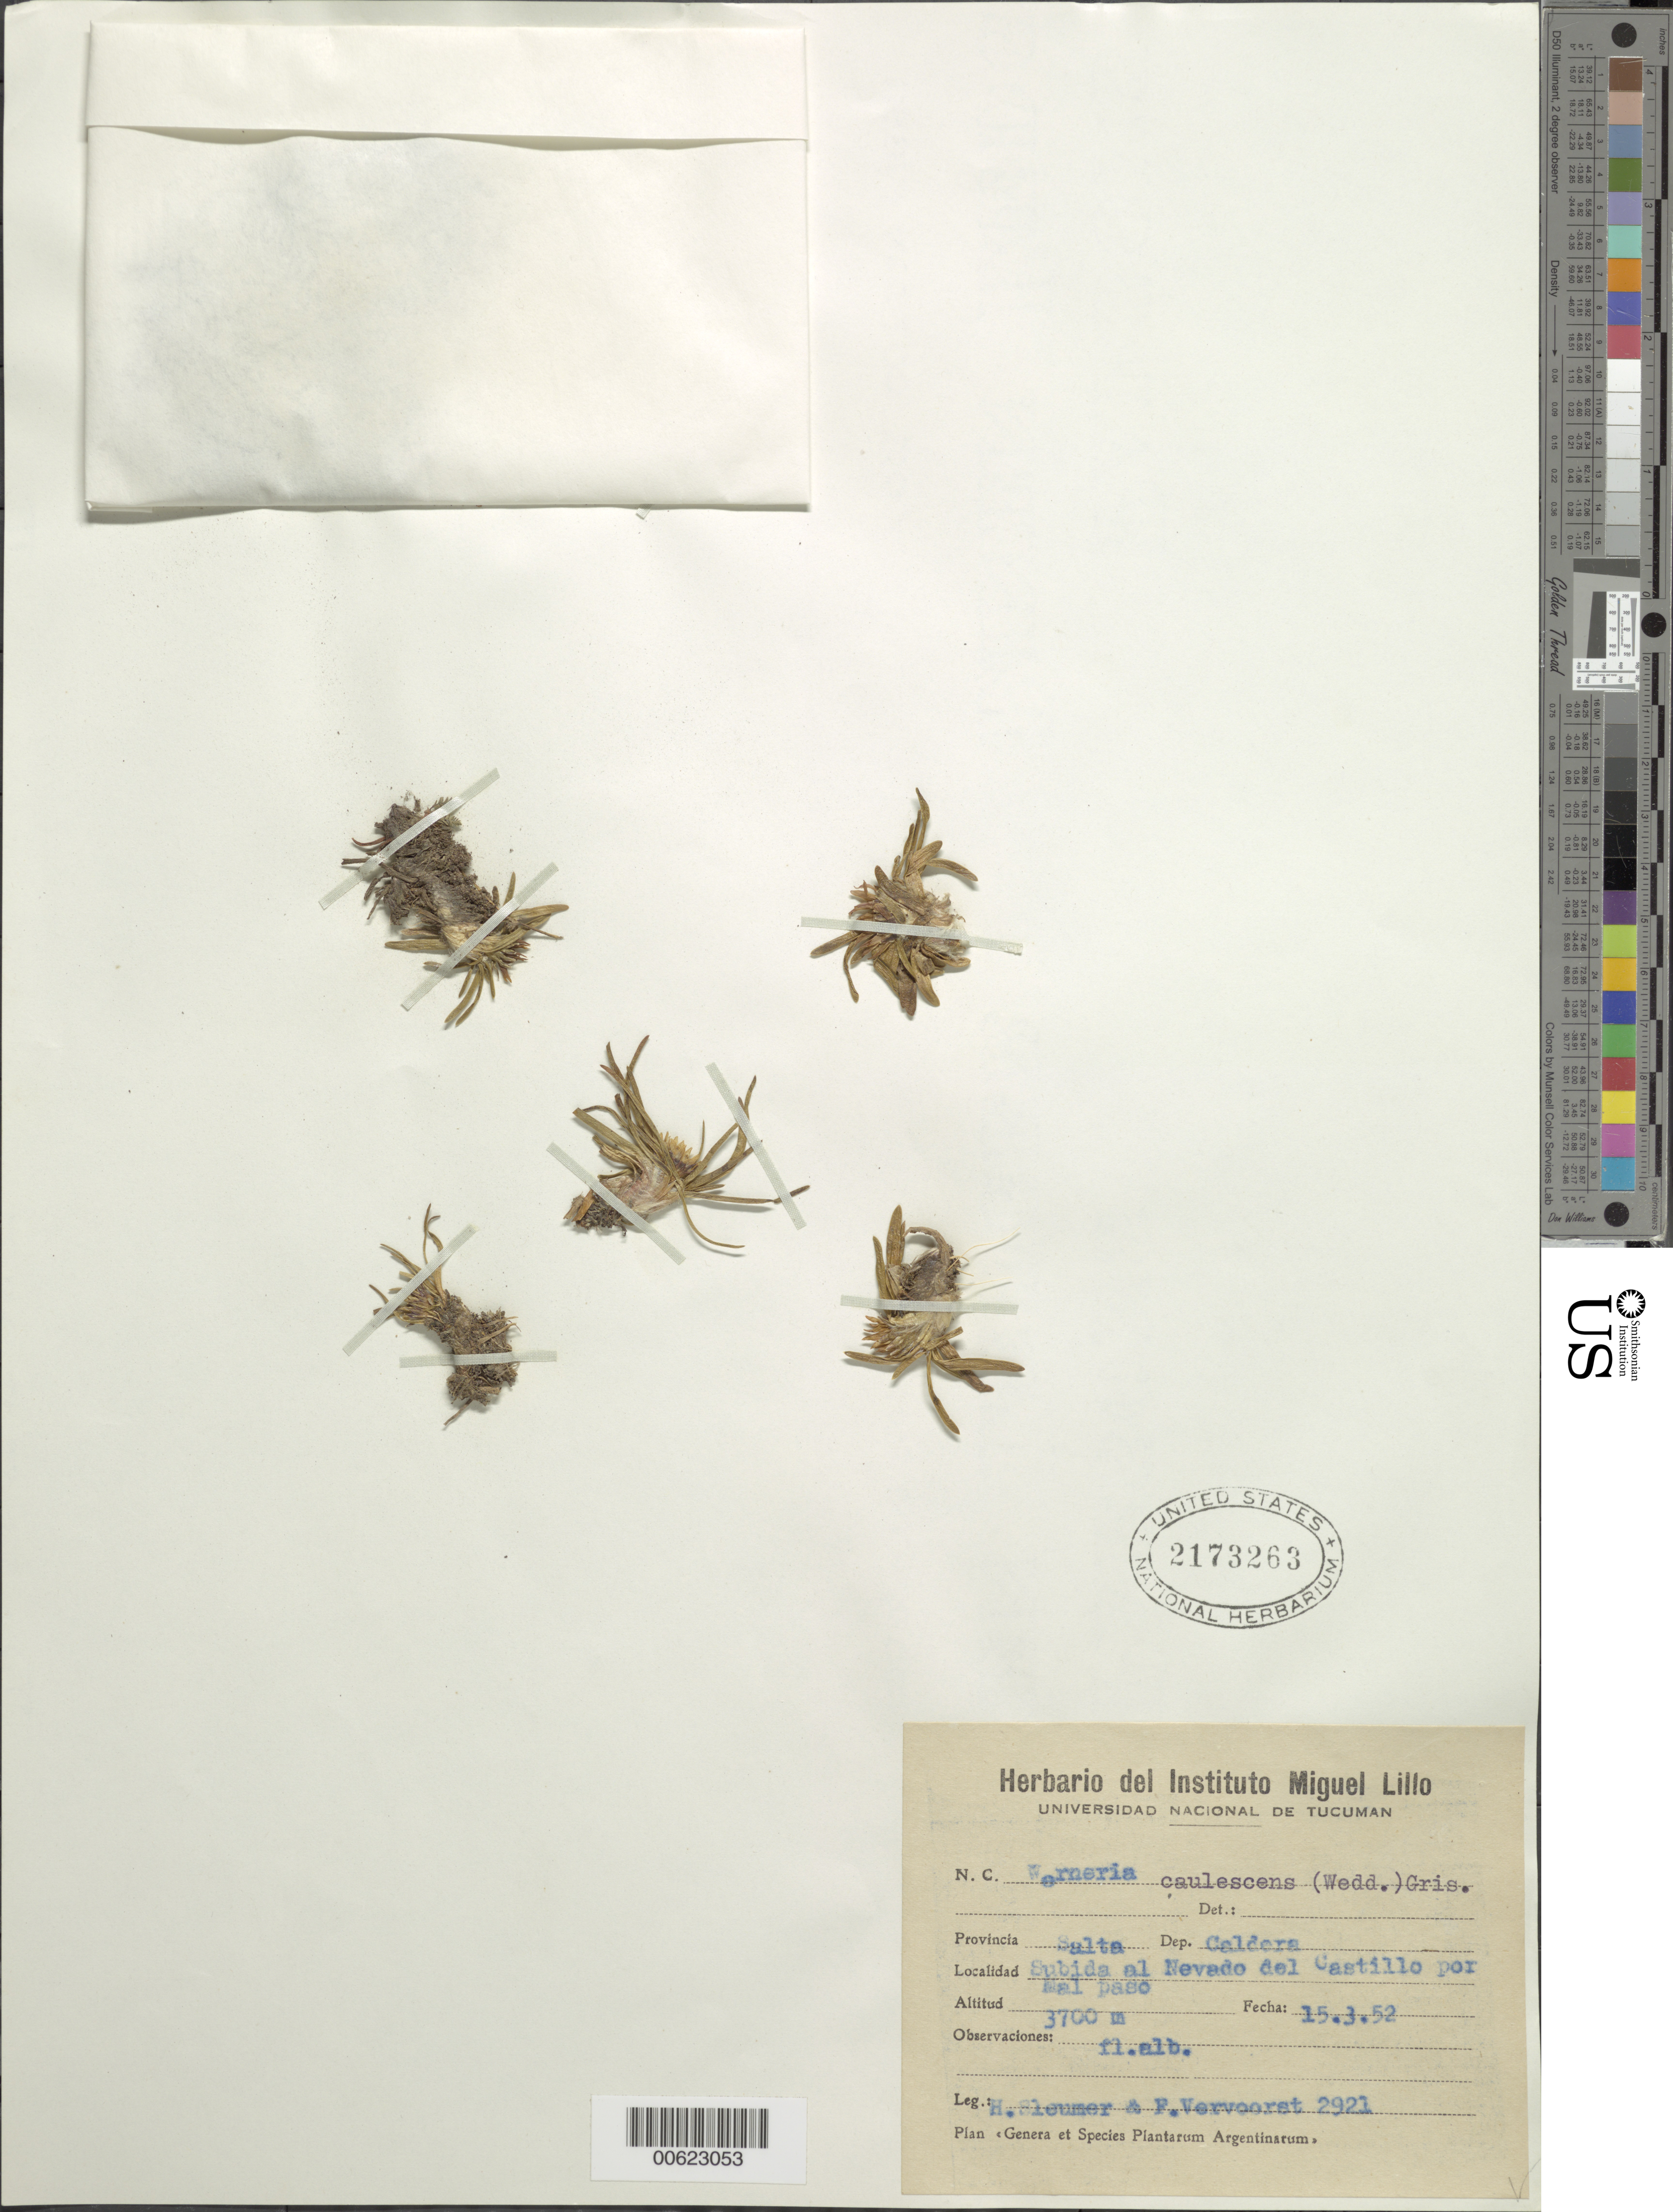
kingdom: Plantae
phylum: Tracheophyta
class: Magnoliopsida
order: Asterales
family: Asteraceae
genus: Werneria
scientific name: Werneria apiculata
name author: Sch. Bip.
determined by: Calvo, Joel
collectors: H. O. Sleumer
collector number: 2921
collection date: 1952-03-15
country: Argentina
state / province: Salta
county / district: Caldera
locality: Subida al Nevado del Castillo por Mal paso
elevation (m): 3700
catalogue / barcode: US 2173263